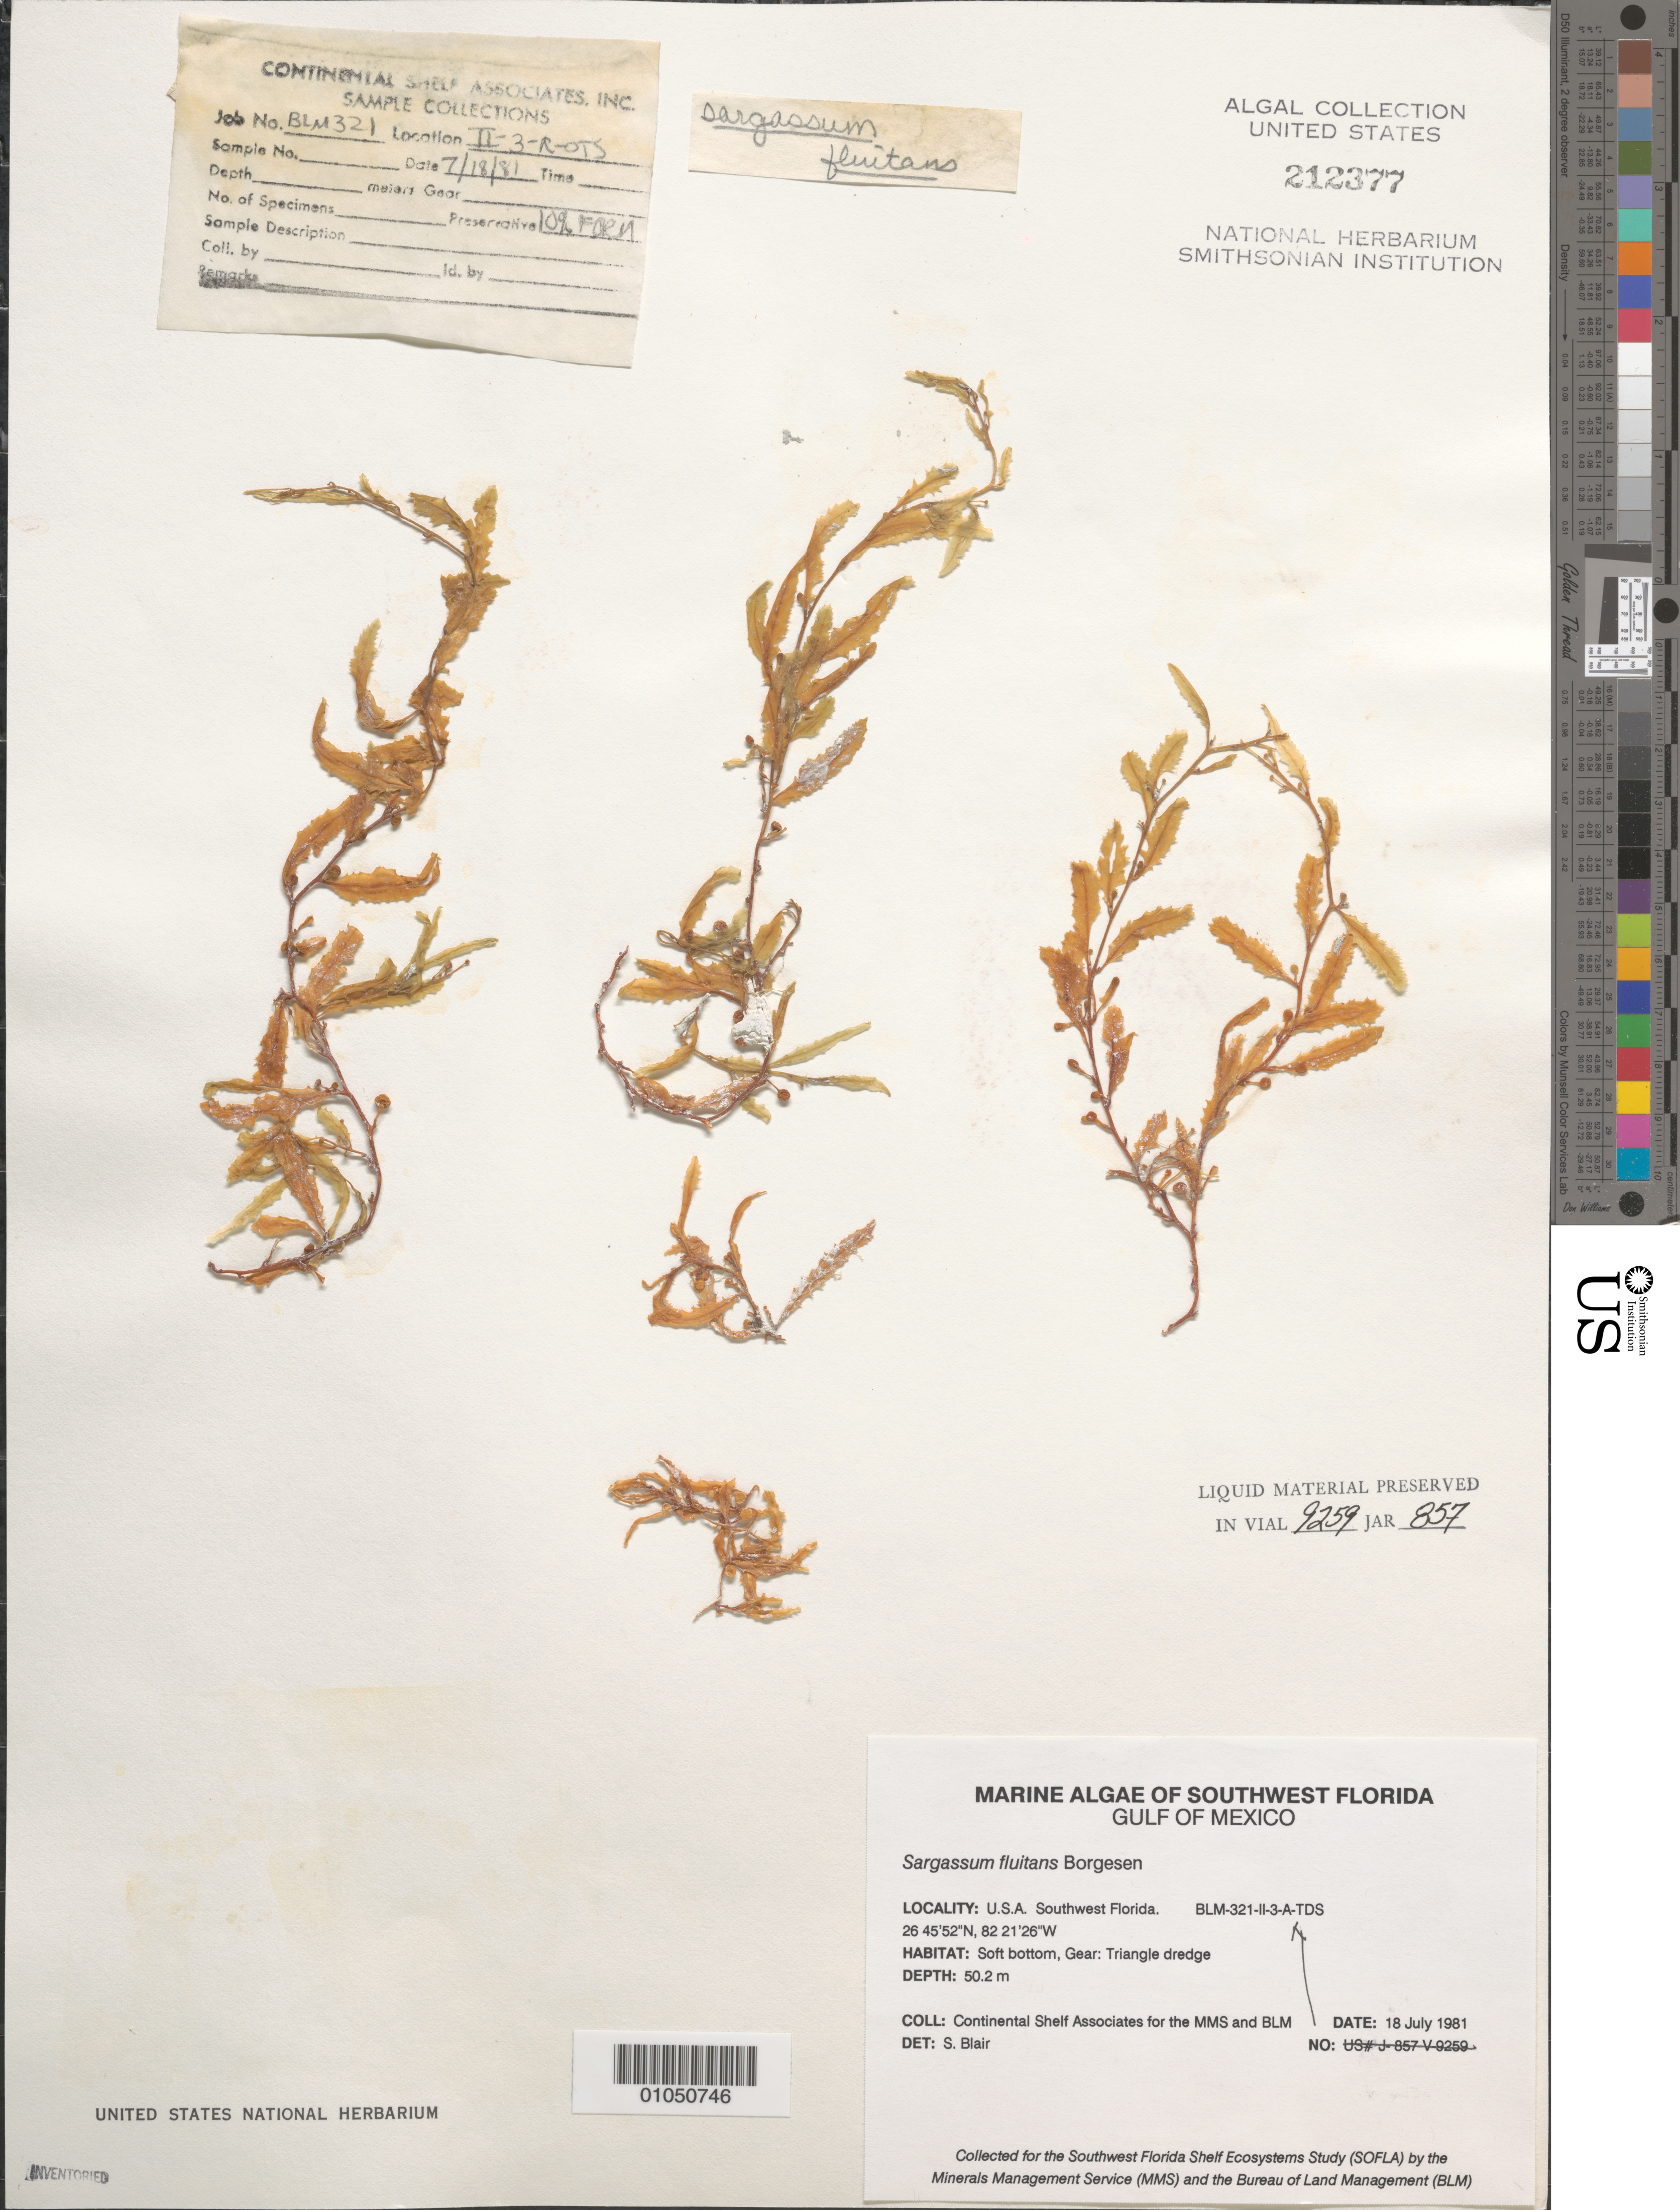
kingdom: Chromista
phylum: Ochrophyta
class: Phaeophyceae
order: Fucales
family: Sargassaceae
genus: Sargassum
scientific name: Sargassum fluitans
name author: (Børgesen) Børgesen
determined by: Blair, S. M.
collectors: Continental Shelf Associates for the MMS/BLM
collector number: BLM-321-II-3-A-TDS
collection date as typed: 18 Jul 1981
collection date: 1981-07-18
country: United States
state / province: Florida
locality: Gulf of Mexico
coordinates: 26 45'52"N, 83 21'26"W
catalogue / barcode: US 212377